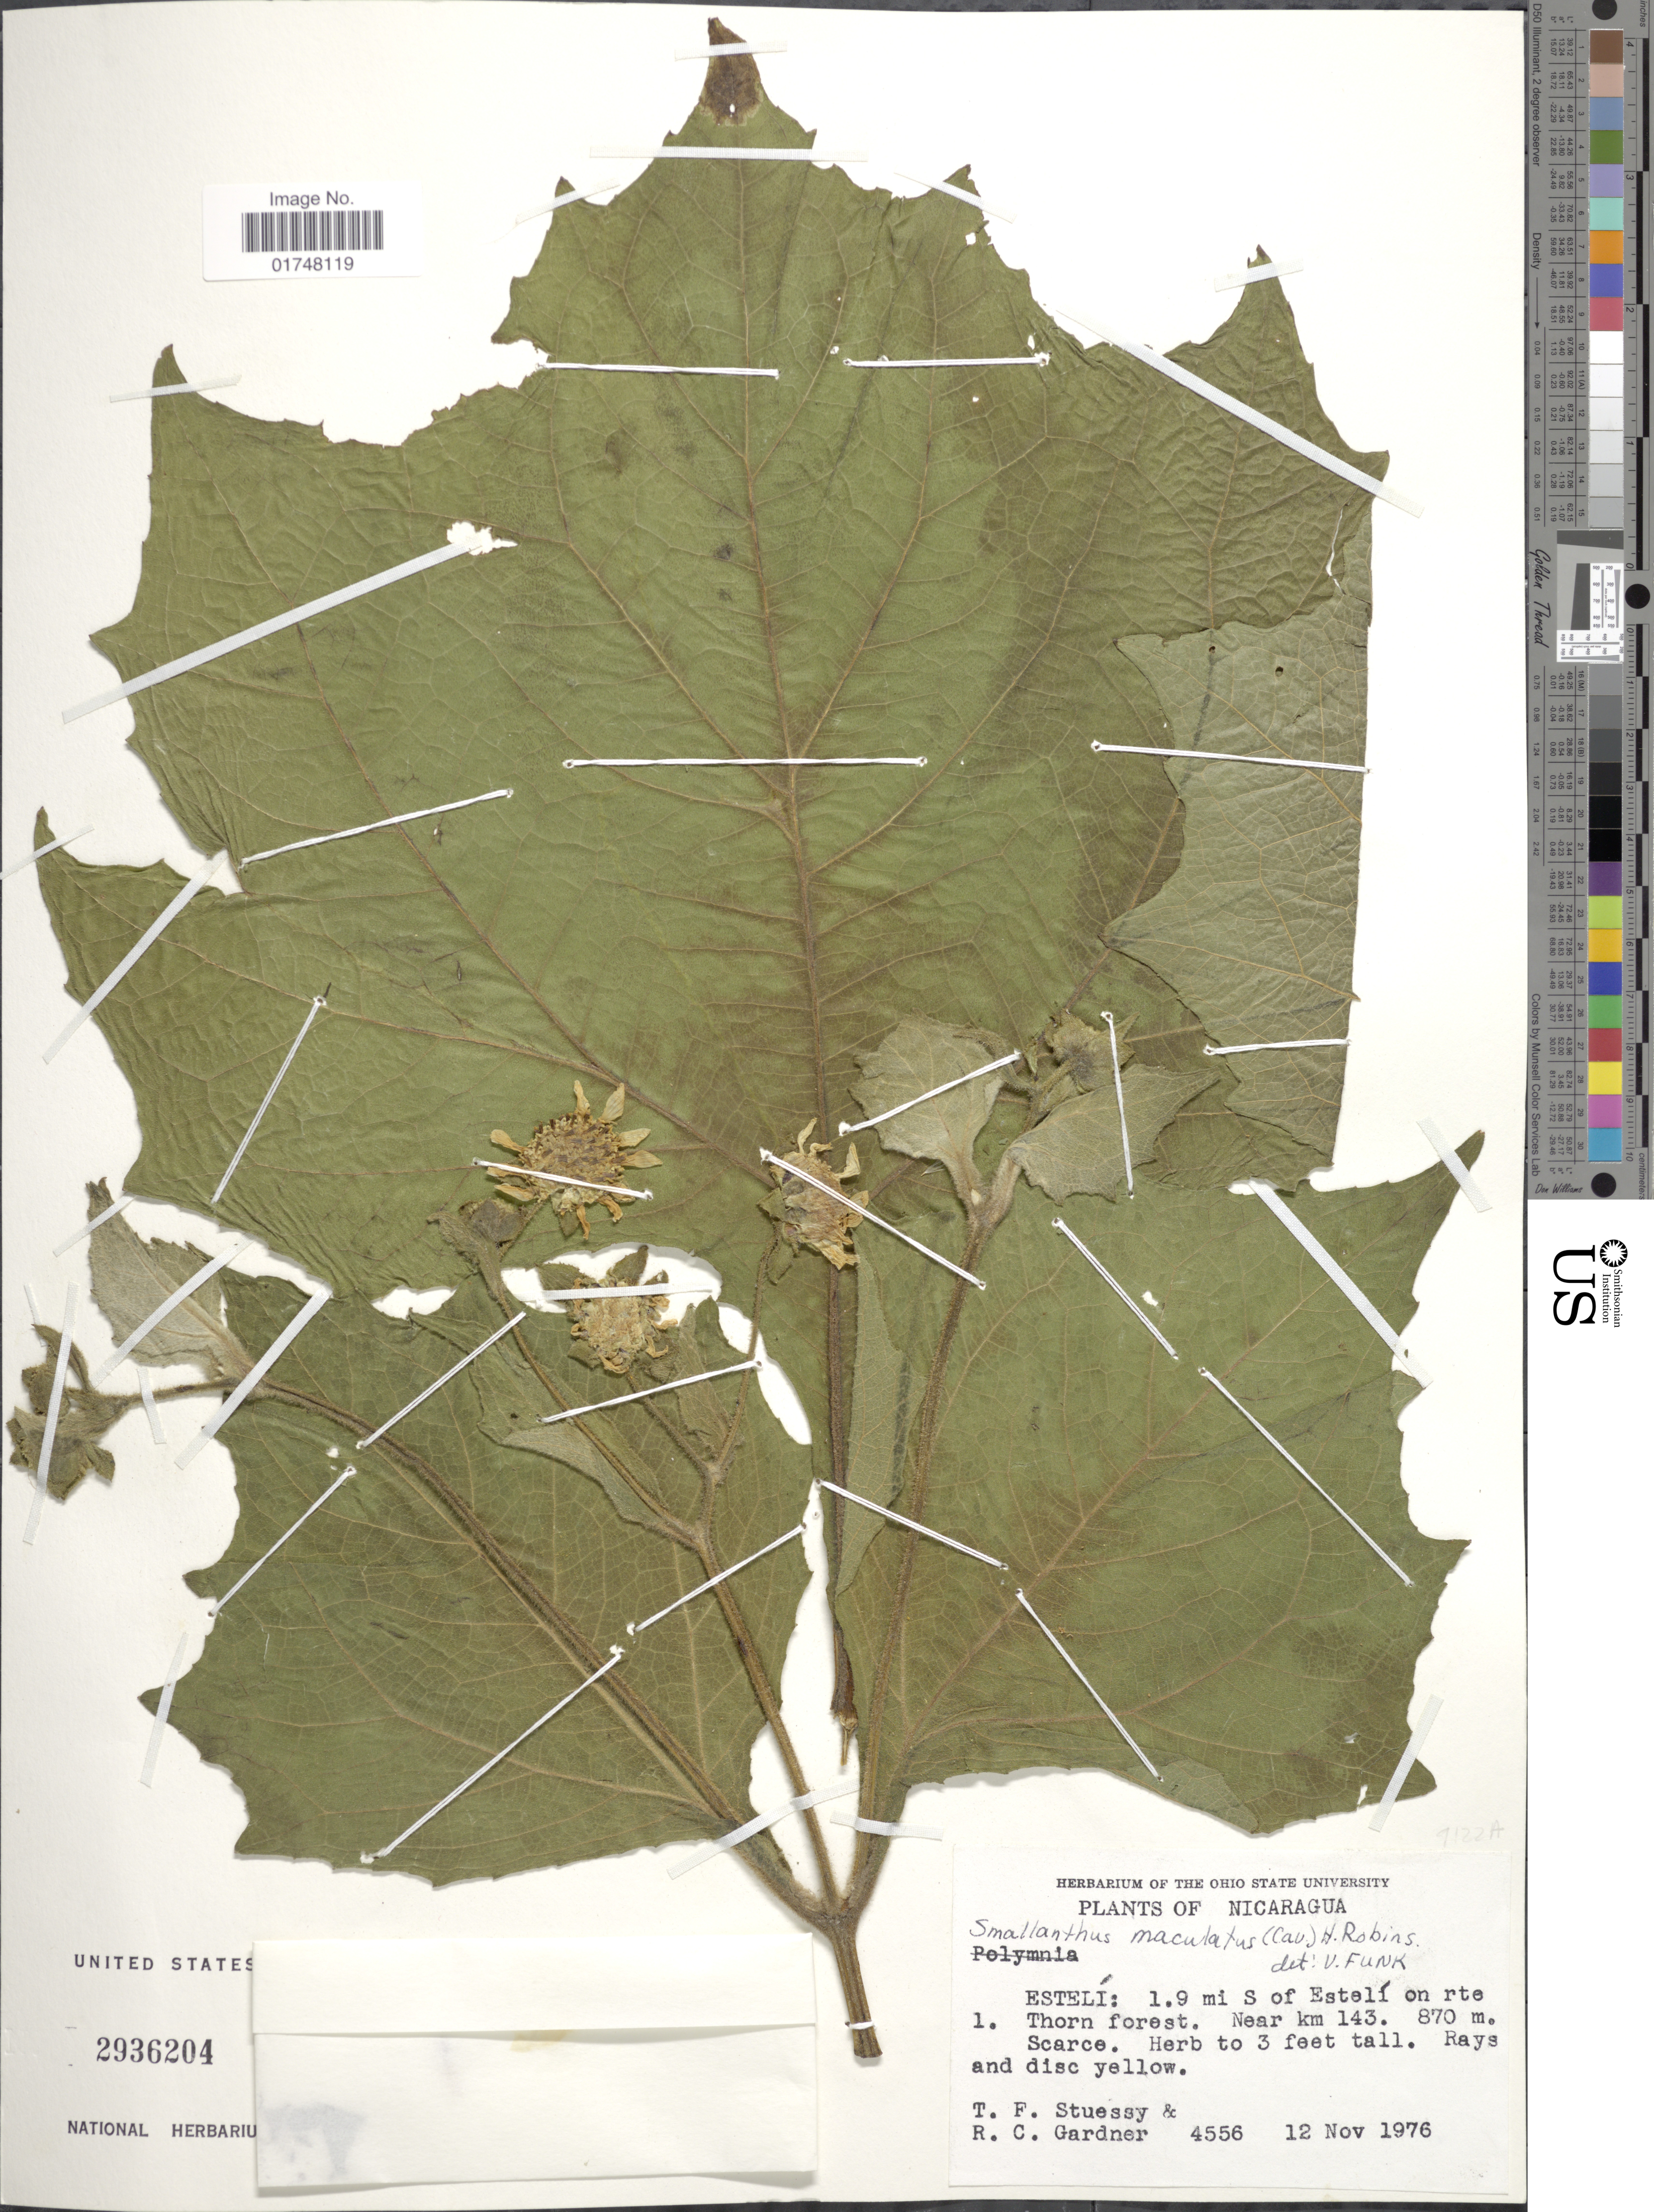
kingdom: Plantae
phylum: Tracheophyta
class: Magnoliopsida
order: Asterales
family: Asteraceae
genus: Smallanthus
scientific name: Smallanthus maculatus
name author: (Cav.) H. Rob.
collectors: T. Steussy & R. C. Gardner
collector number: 4556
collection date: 1976-11-12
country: Nicaragua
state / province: Esteli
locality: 1.9 mi S of Esteli on rte Thorn Forest. Near Km 143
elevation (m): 870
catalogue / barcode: US 2936204